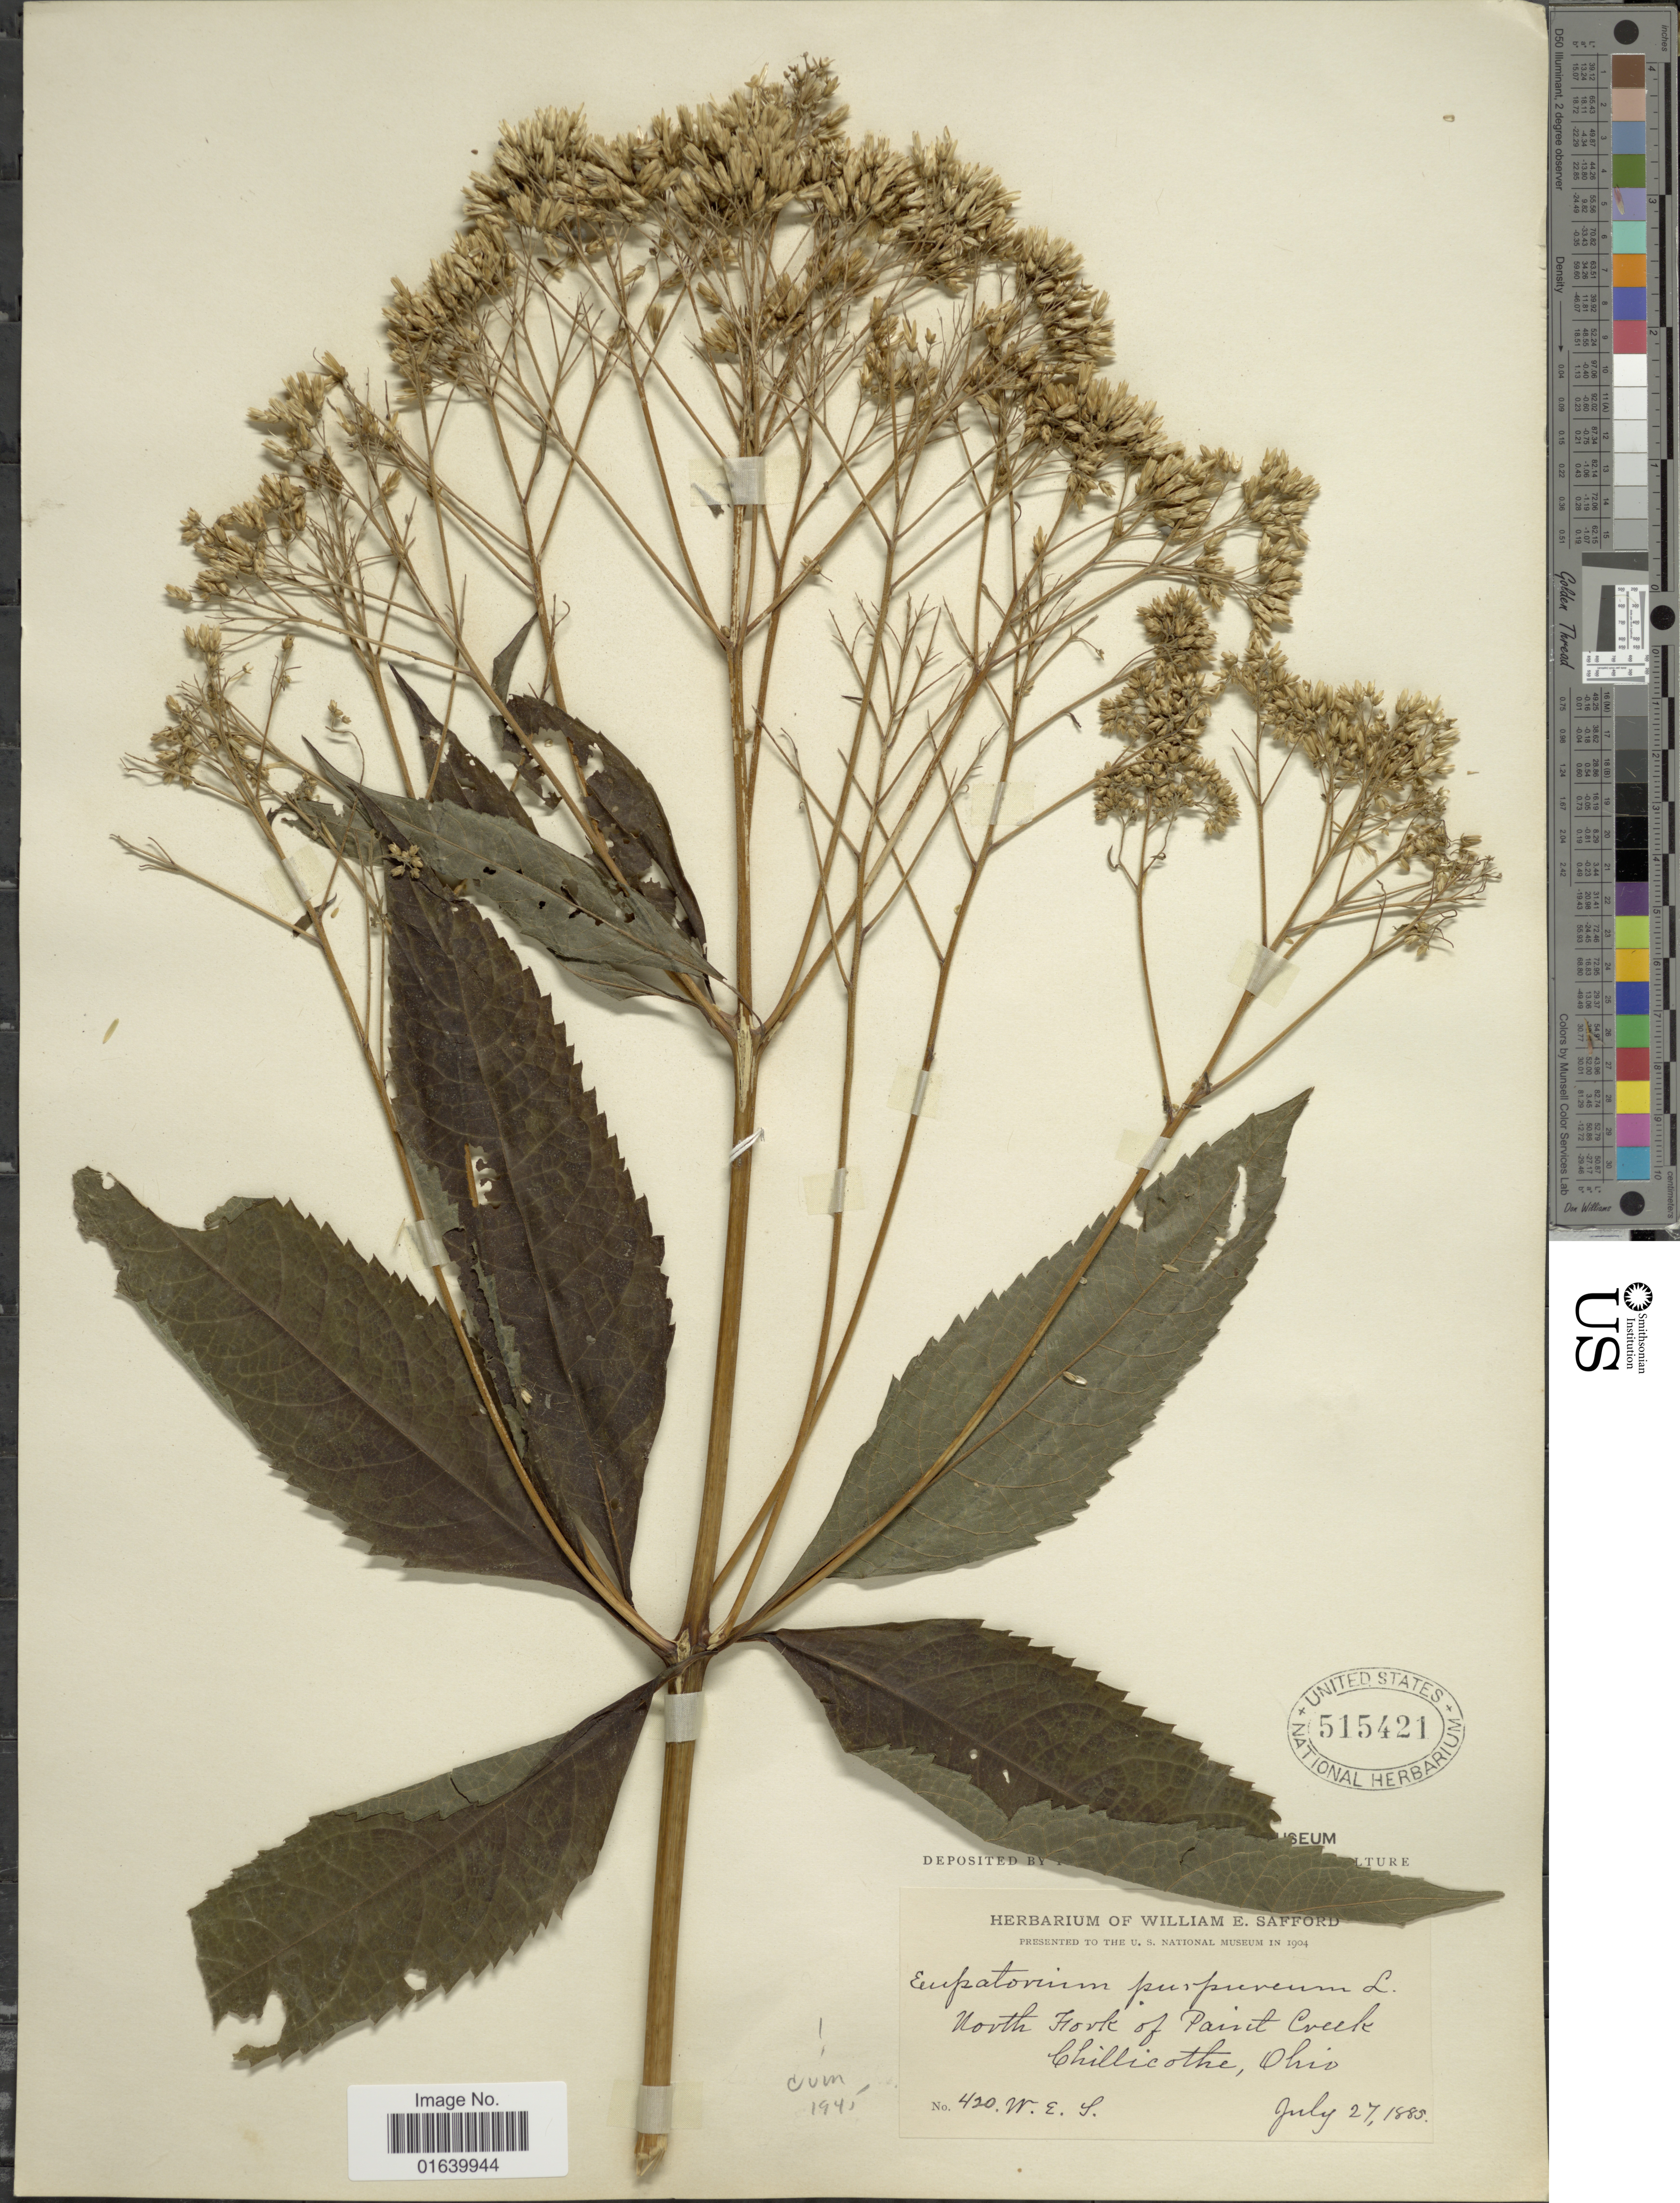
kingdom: Plantae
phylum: Tracheophyta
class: Magnoliopsida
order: Asterales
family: Asteraceae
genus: Eupatorium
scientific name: Eupatorium purpureum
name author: (L.) E.E. Lamont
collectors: W. E. Safford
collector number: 420*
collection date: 1885-07-27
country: United States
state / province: Ohio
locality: Ohio, North Fork of Paint Creek, Chillicothe.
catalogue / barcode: US 515421